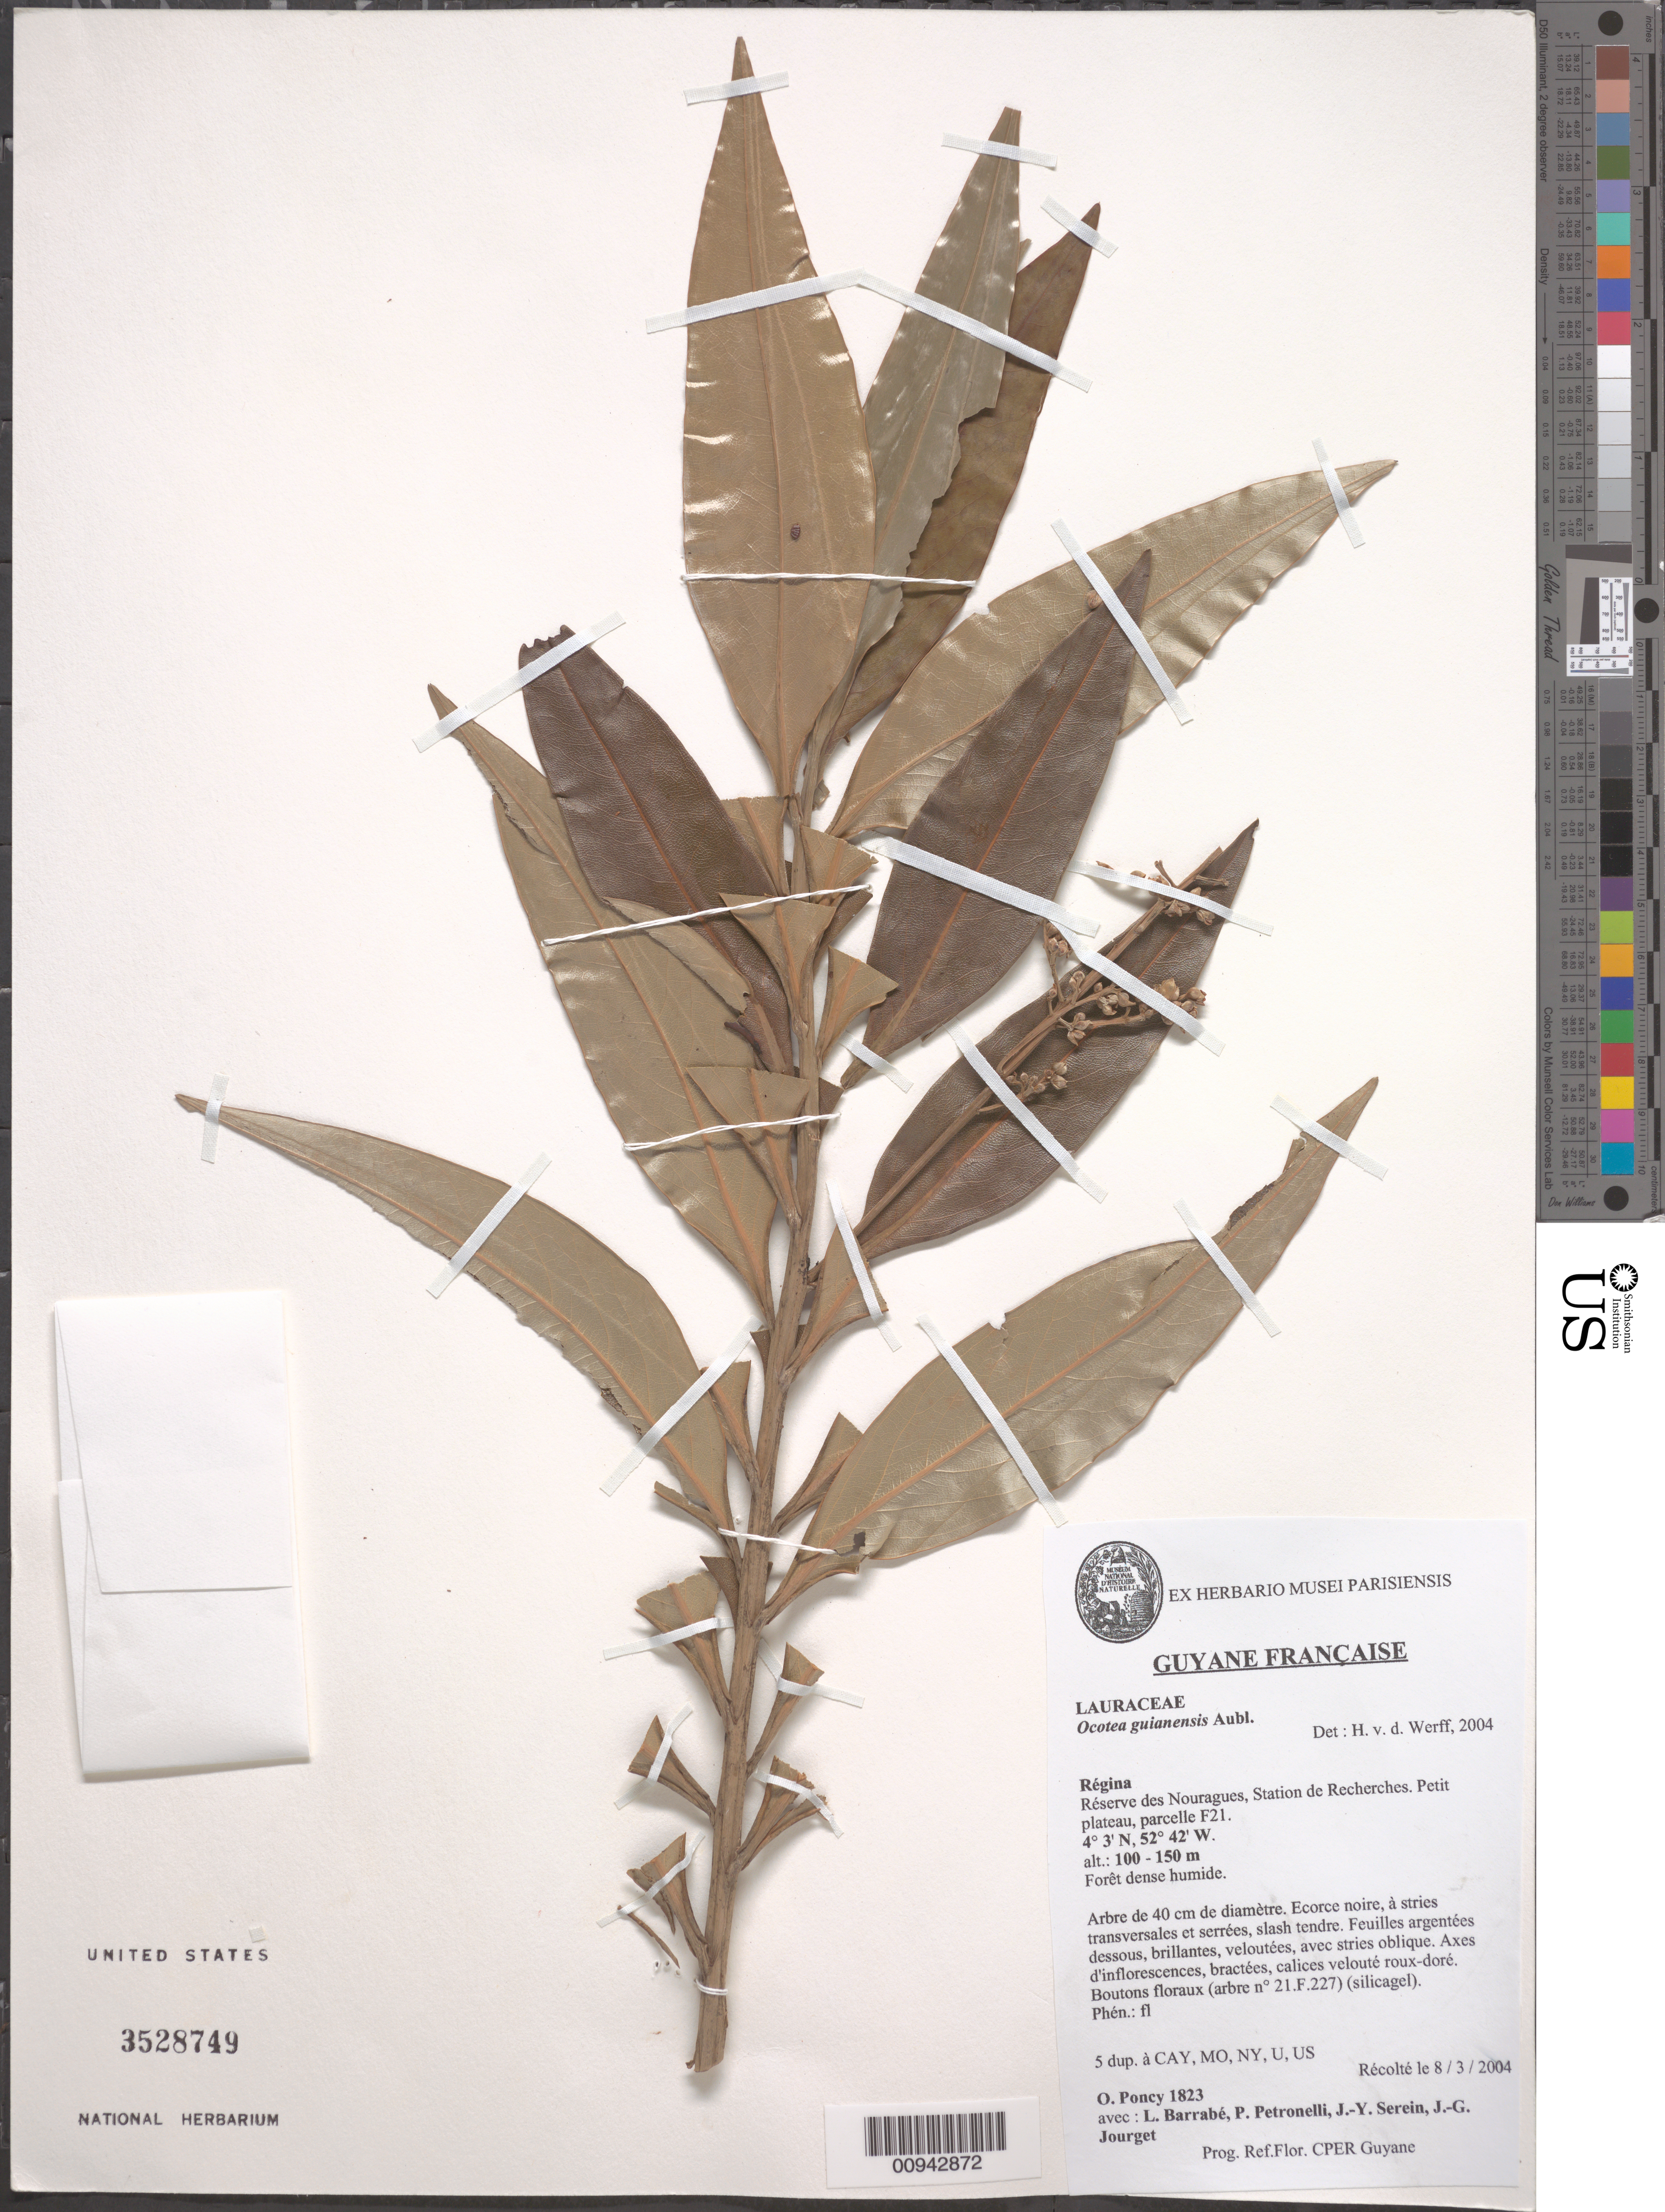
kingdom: Plantae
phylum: Tracheophyta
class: Magnoliopsida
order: Laurales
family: Lauraceae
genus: Ocotea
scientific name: Ocotea guianensis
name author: Aubl.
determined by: van der Werff, H., (MO), Missouri Botanical Garden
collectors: O. Poncy, L. Barrabé, P. Petronelli, J. Serein & J. Jourget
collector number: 1823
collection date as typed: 8-Mar-04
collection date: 2004-03-08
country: French Guiana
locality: Régina, Réserve des Nouragues, Station de Recherches. Petit plateau, parcelle F21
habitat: Foret dense humide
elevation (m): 100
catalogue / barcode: US 3528749